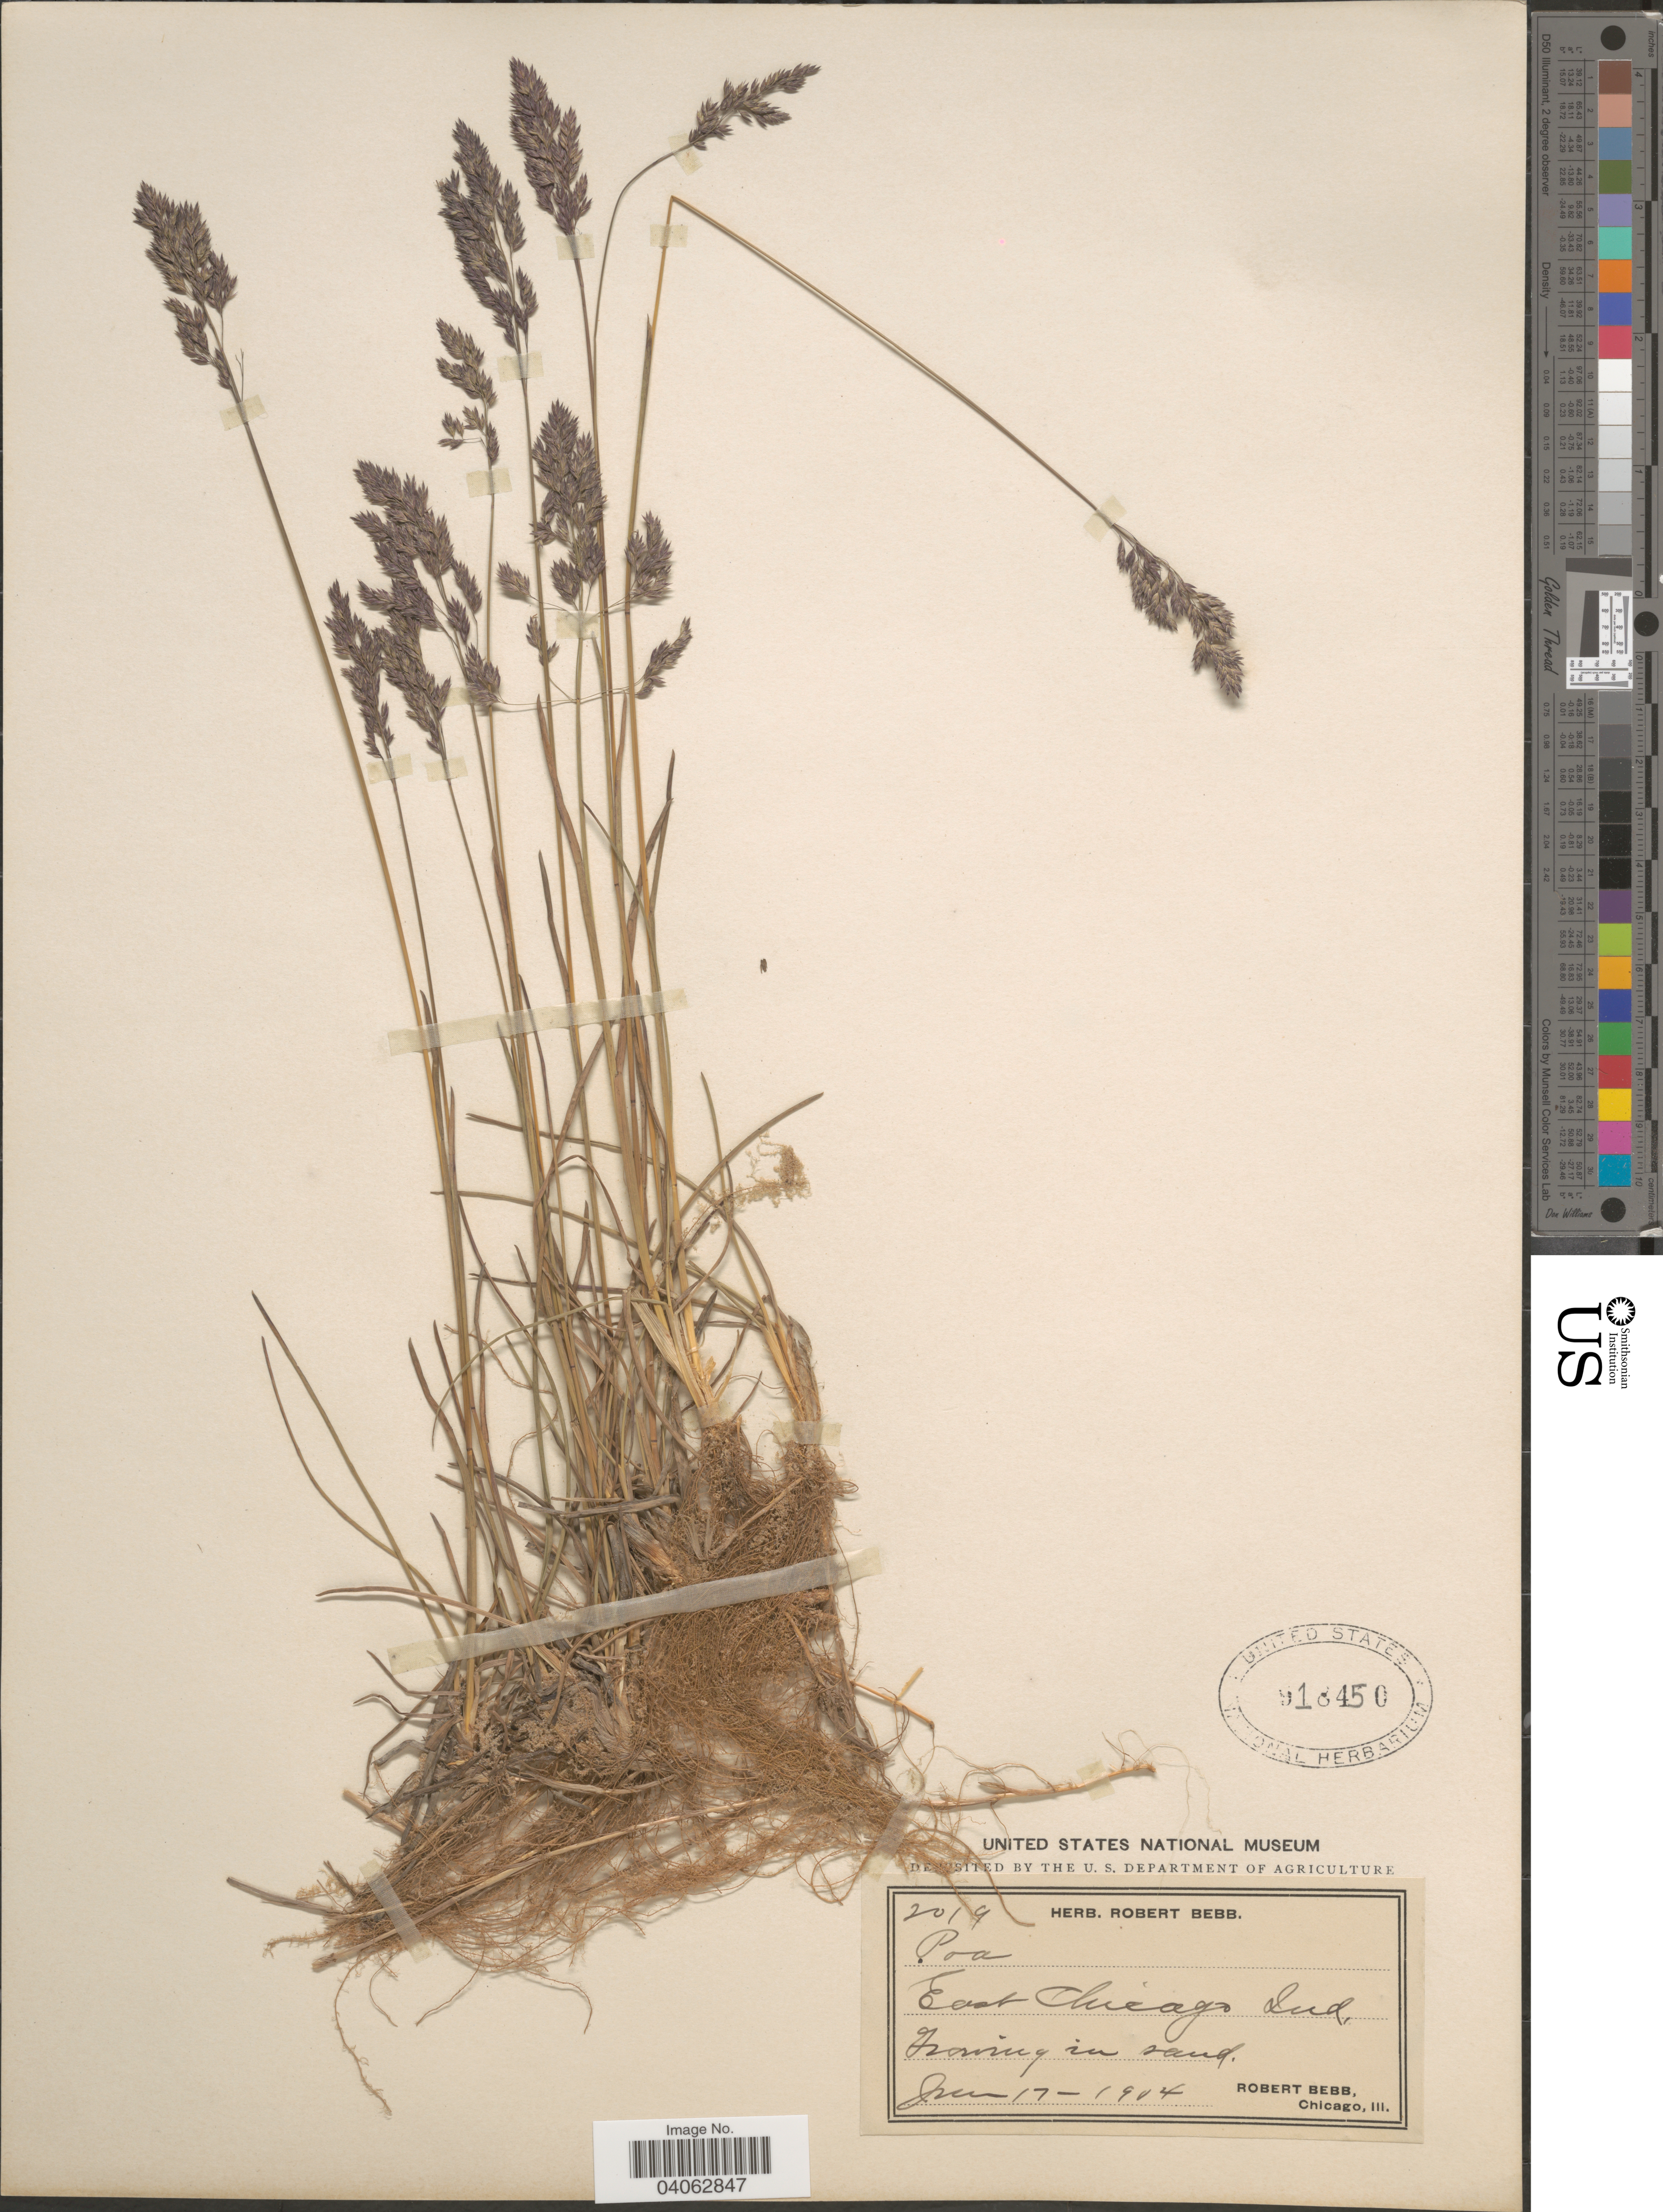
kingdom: Plantae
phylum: Tracheophyta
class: Liliopsida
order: Poales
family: Poaceae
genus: Poa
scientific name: Poa pratensis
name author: L.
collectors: R. Bebb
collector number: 2019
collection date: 1904-06-17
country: United States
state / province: Indiana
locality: East Chicago.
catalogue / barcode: US 918450